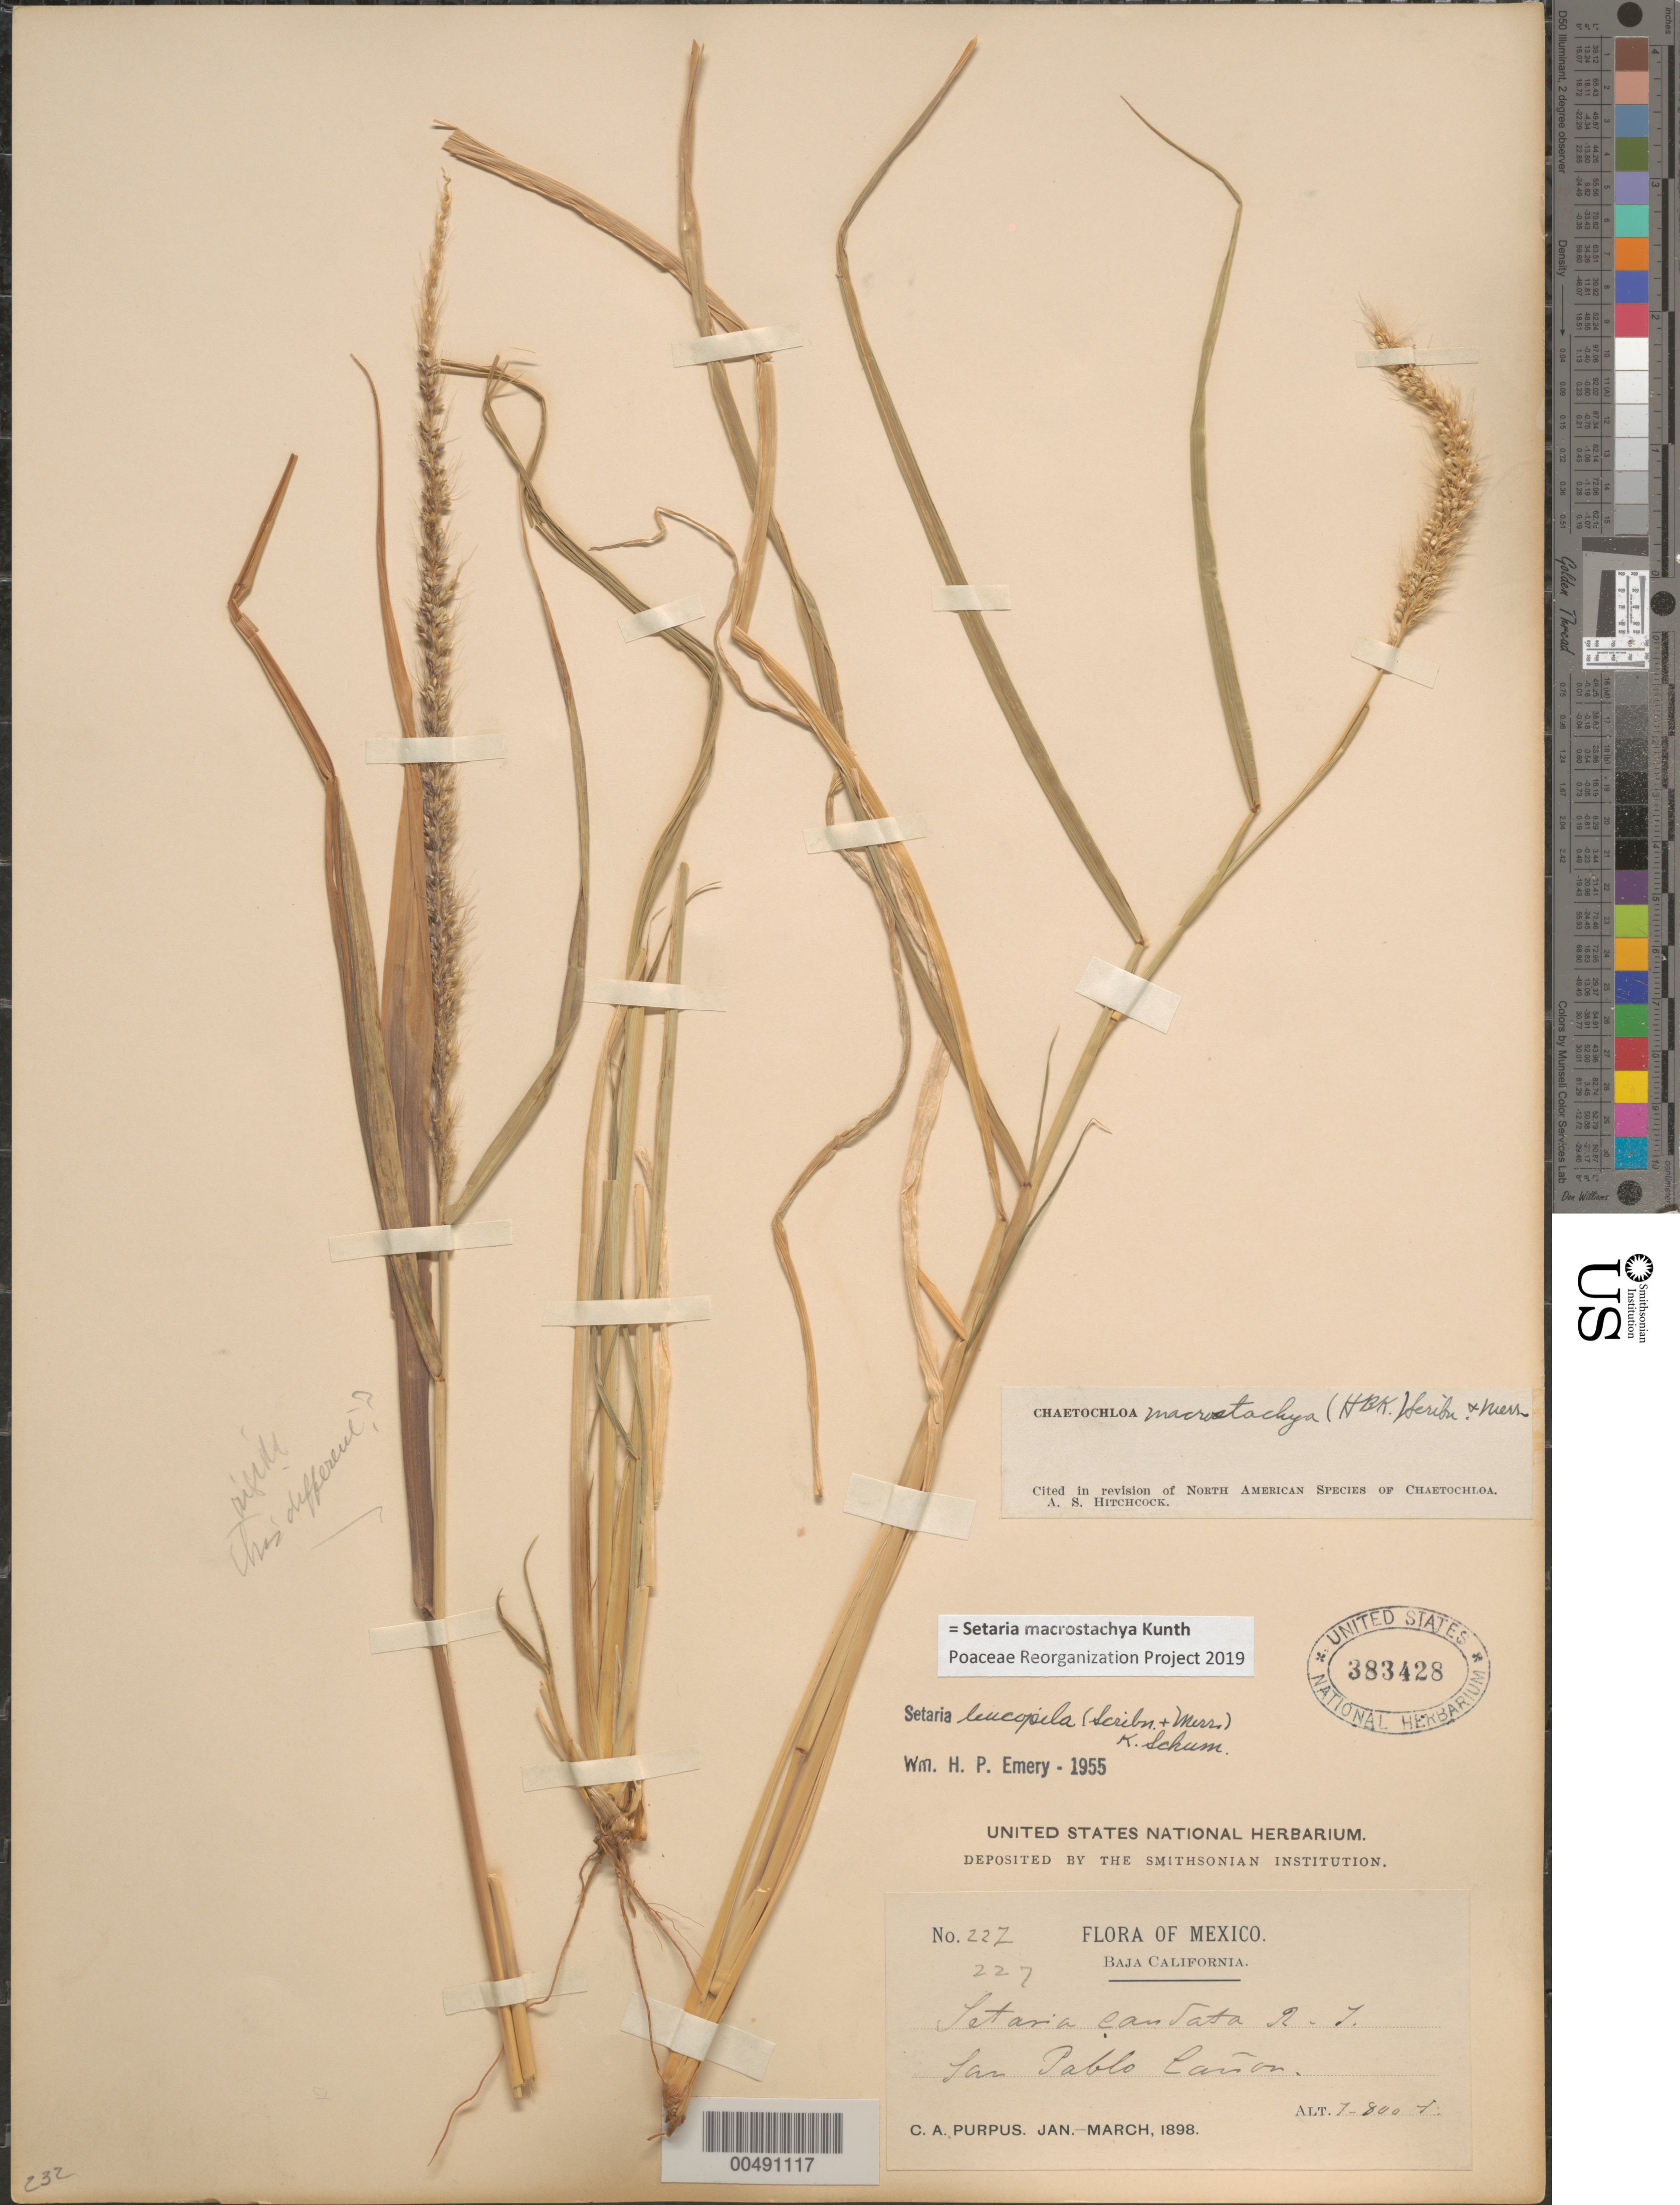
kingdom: Plantae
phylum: Tracheophyta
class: Liliopsida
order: Poales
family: Poaceae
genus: Setaria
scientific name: Setaria macrostachya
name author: Kunth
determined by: Emery, W. H. P.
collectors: C. A. Purpus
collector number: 227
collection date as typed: Jan 1898 to Mar 1898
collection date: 1898-01/1898-03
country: Mexico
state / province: Baja California Sur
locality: San Pablo Cañon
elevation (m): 213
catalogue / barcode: US 383428